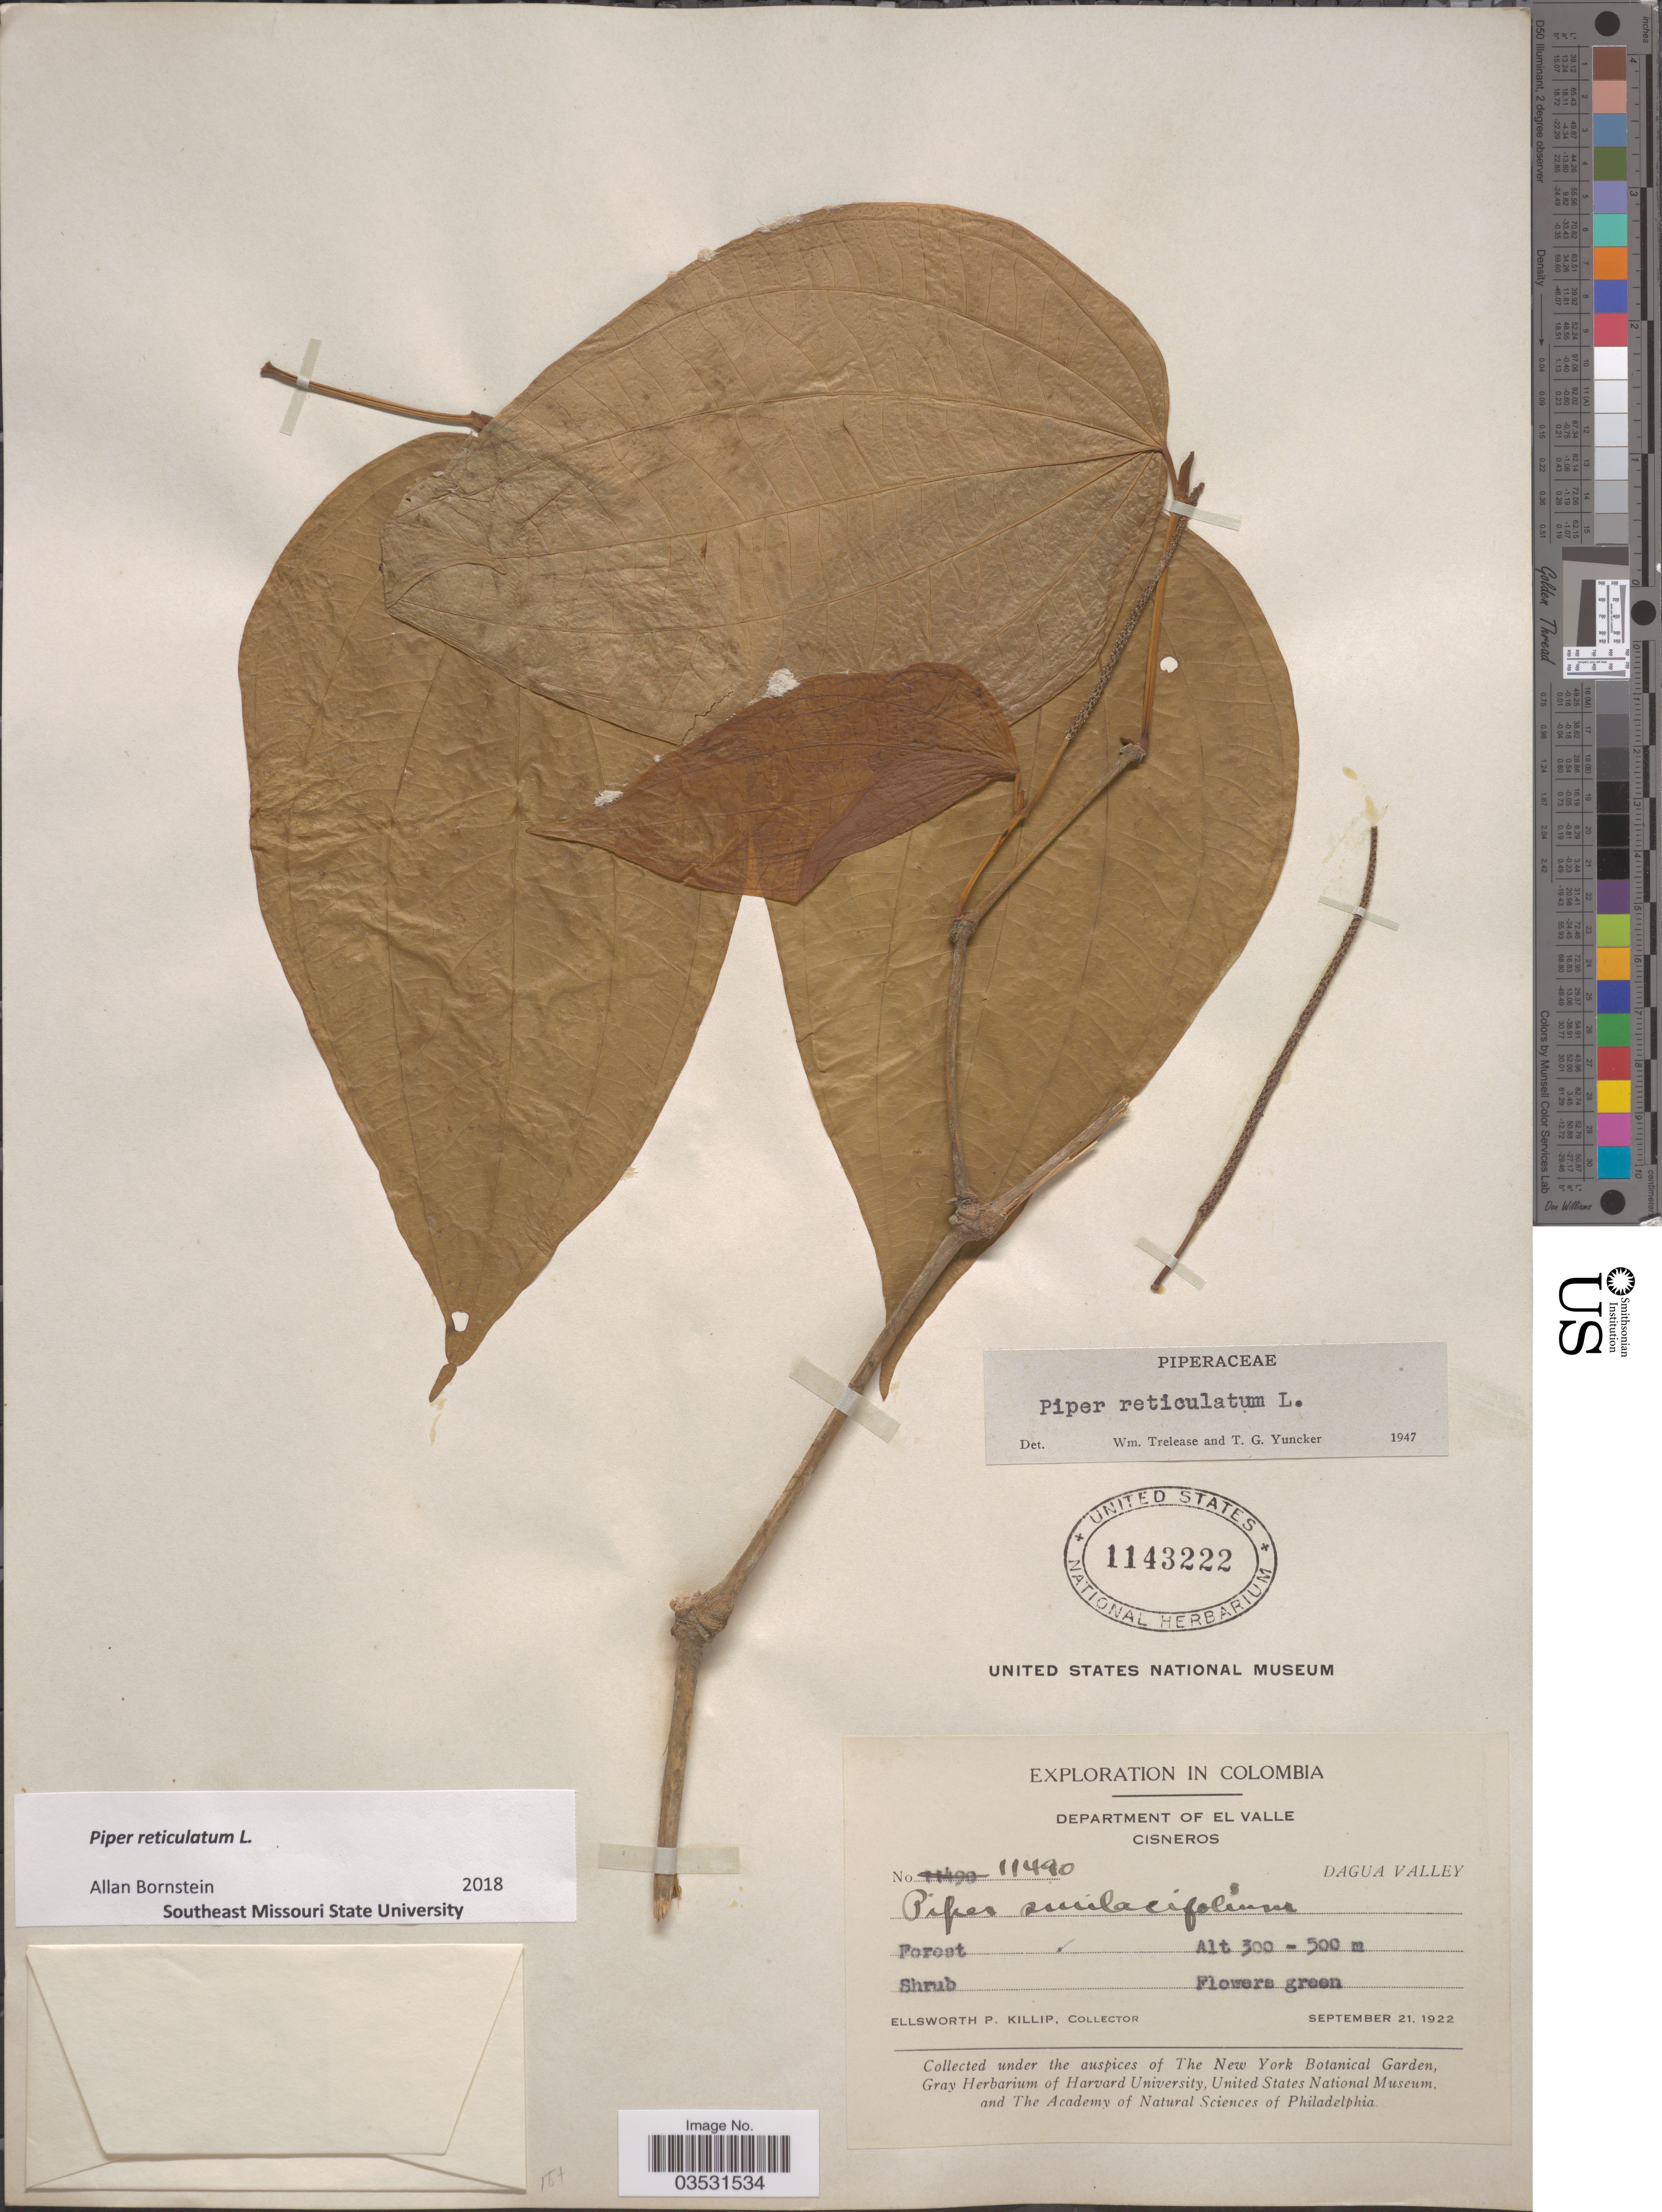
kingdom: Plantae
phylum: Tracheophyta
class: Magnoliopsida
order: Piperales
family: Piperaceae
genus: Piper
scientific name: Piper reticulatum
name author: L.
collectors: E. P. Killip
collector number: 11490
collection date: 1922-09-21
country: Colombia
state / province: Valle del Cauca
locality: Department of El Valle. Cisneros. Dagua Valley.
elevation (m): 300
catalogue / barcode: US 1143222